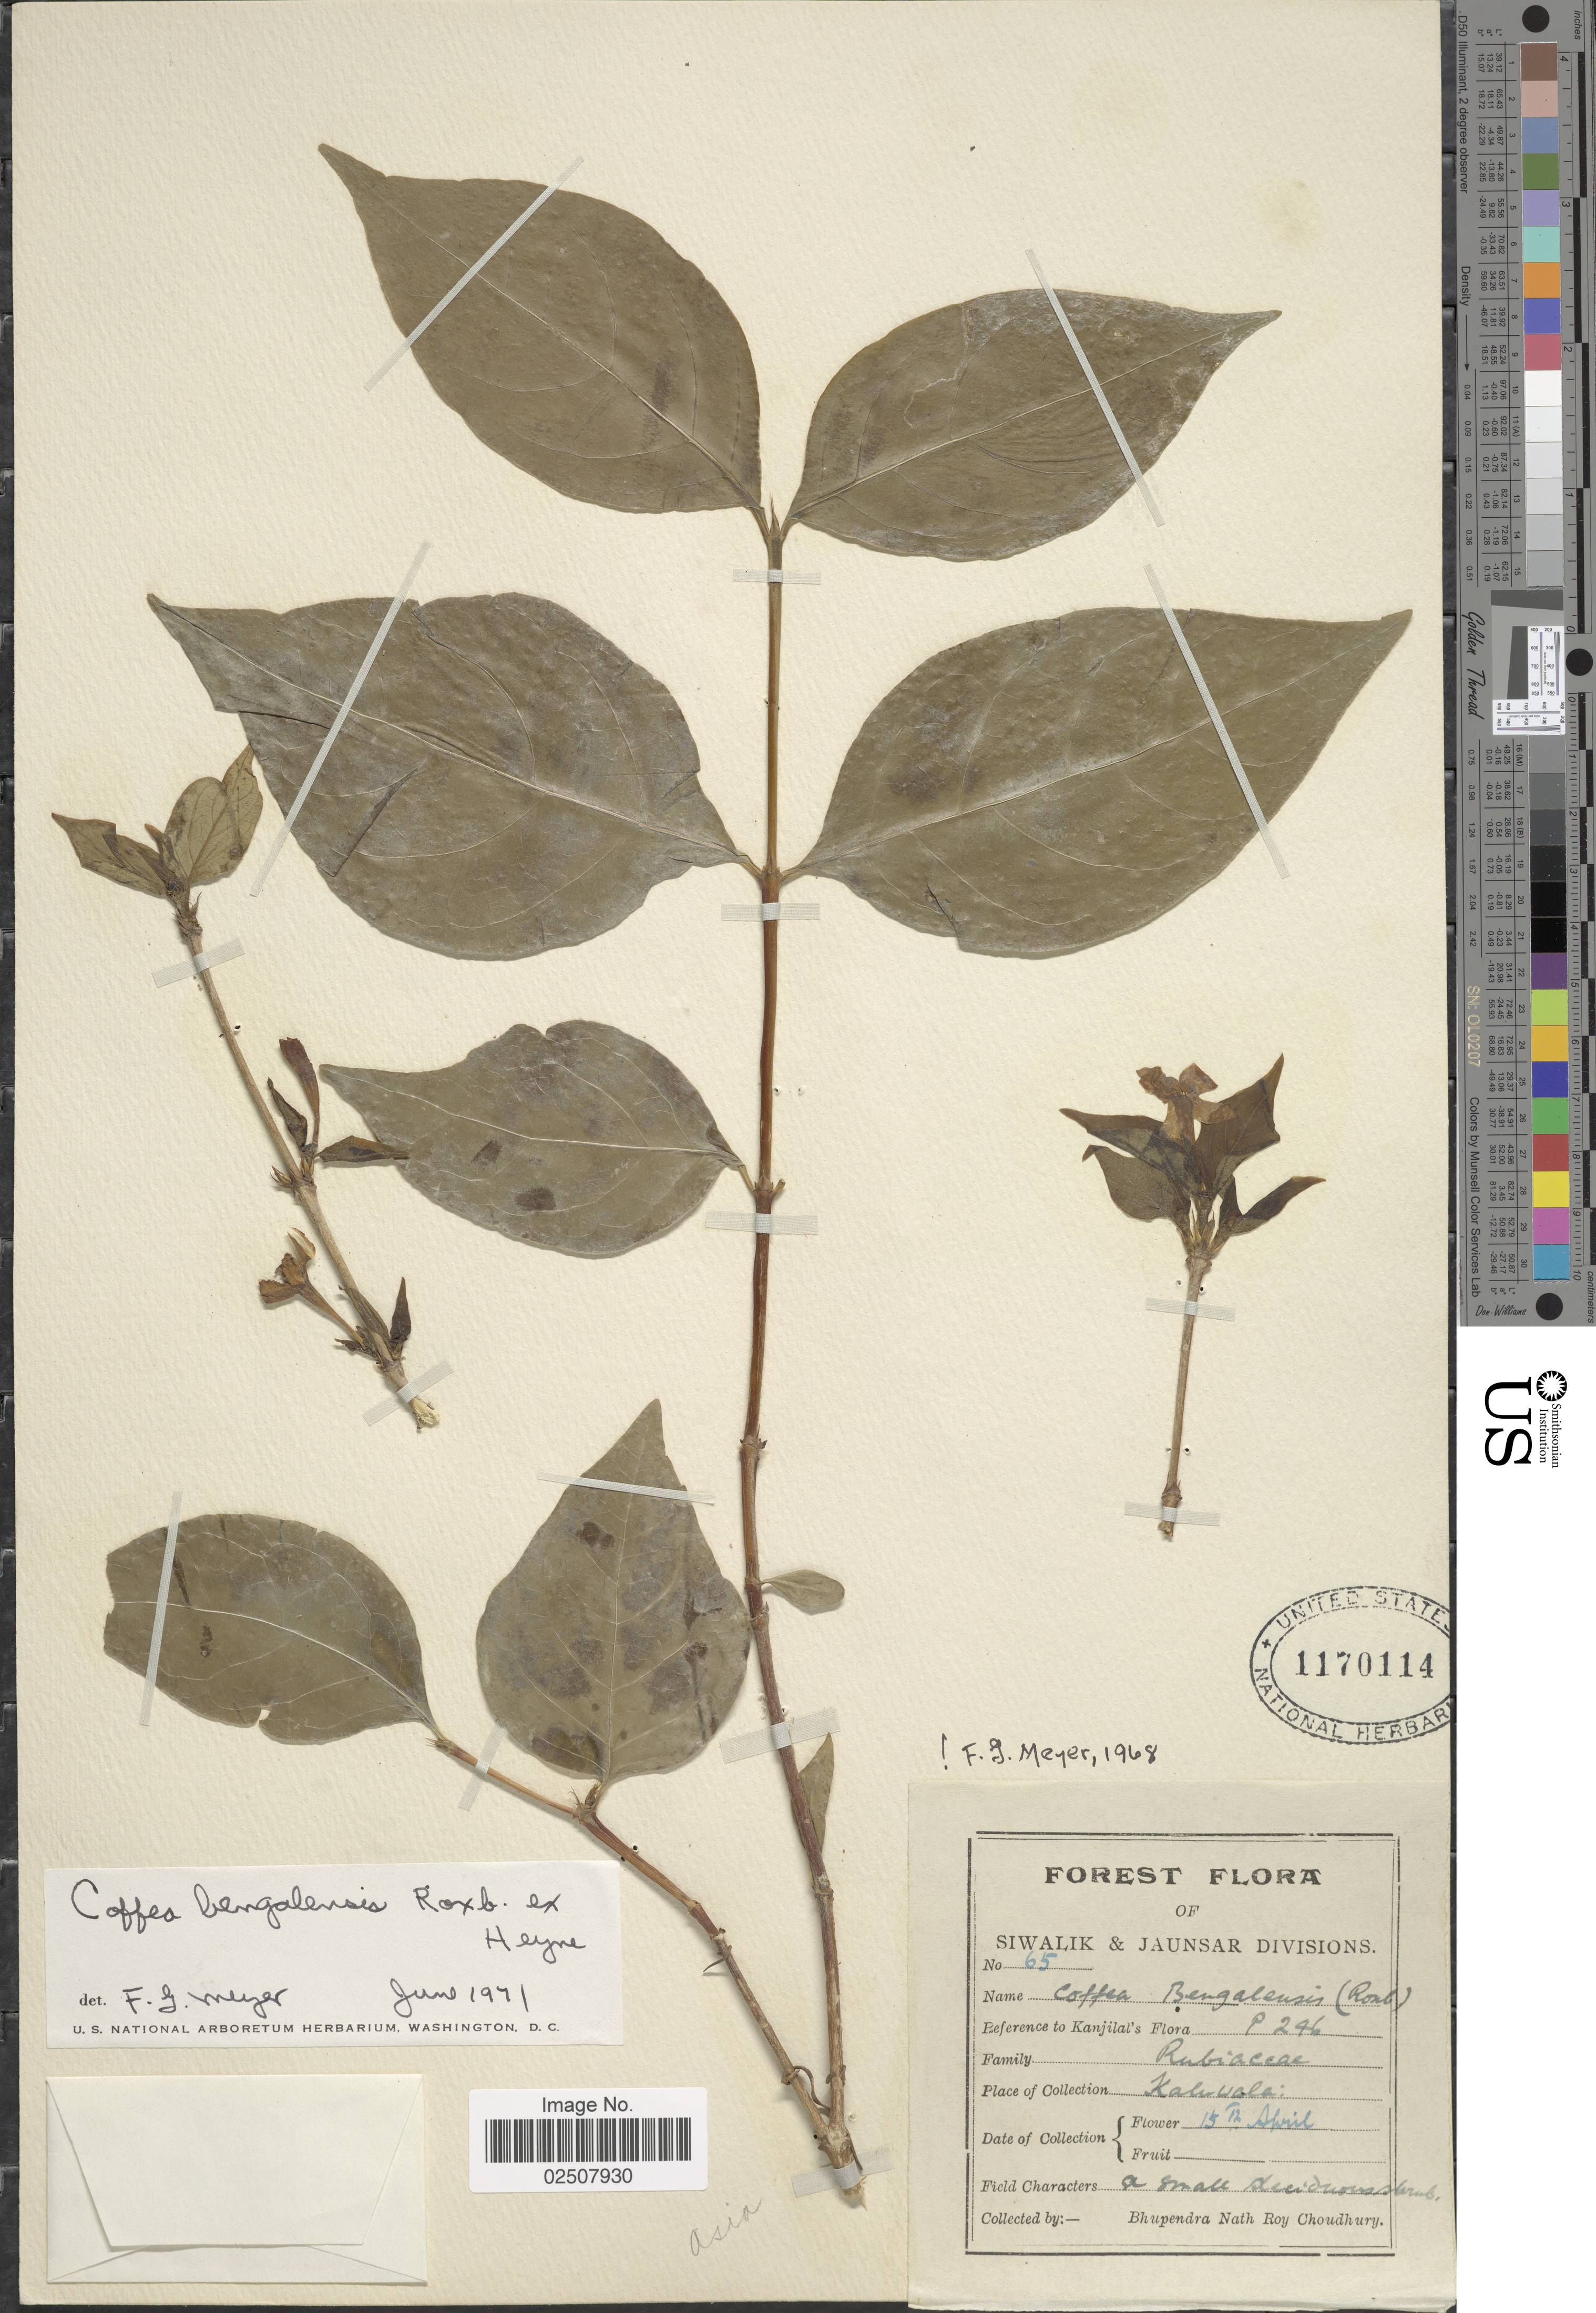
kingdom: Plantae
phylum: Tracheophyta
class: Magnoliopsida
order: Gentianales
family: Rubiaceae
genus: Coffea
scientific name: Coffea benghalensis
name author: B. Heyne ex Roth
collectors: B. Choudhury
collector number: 65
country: India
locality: Forest, Kaluwala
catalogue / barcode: US 1170114